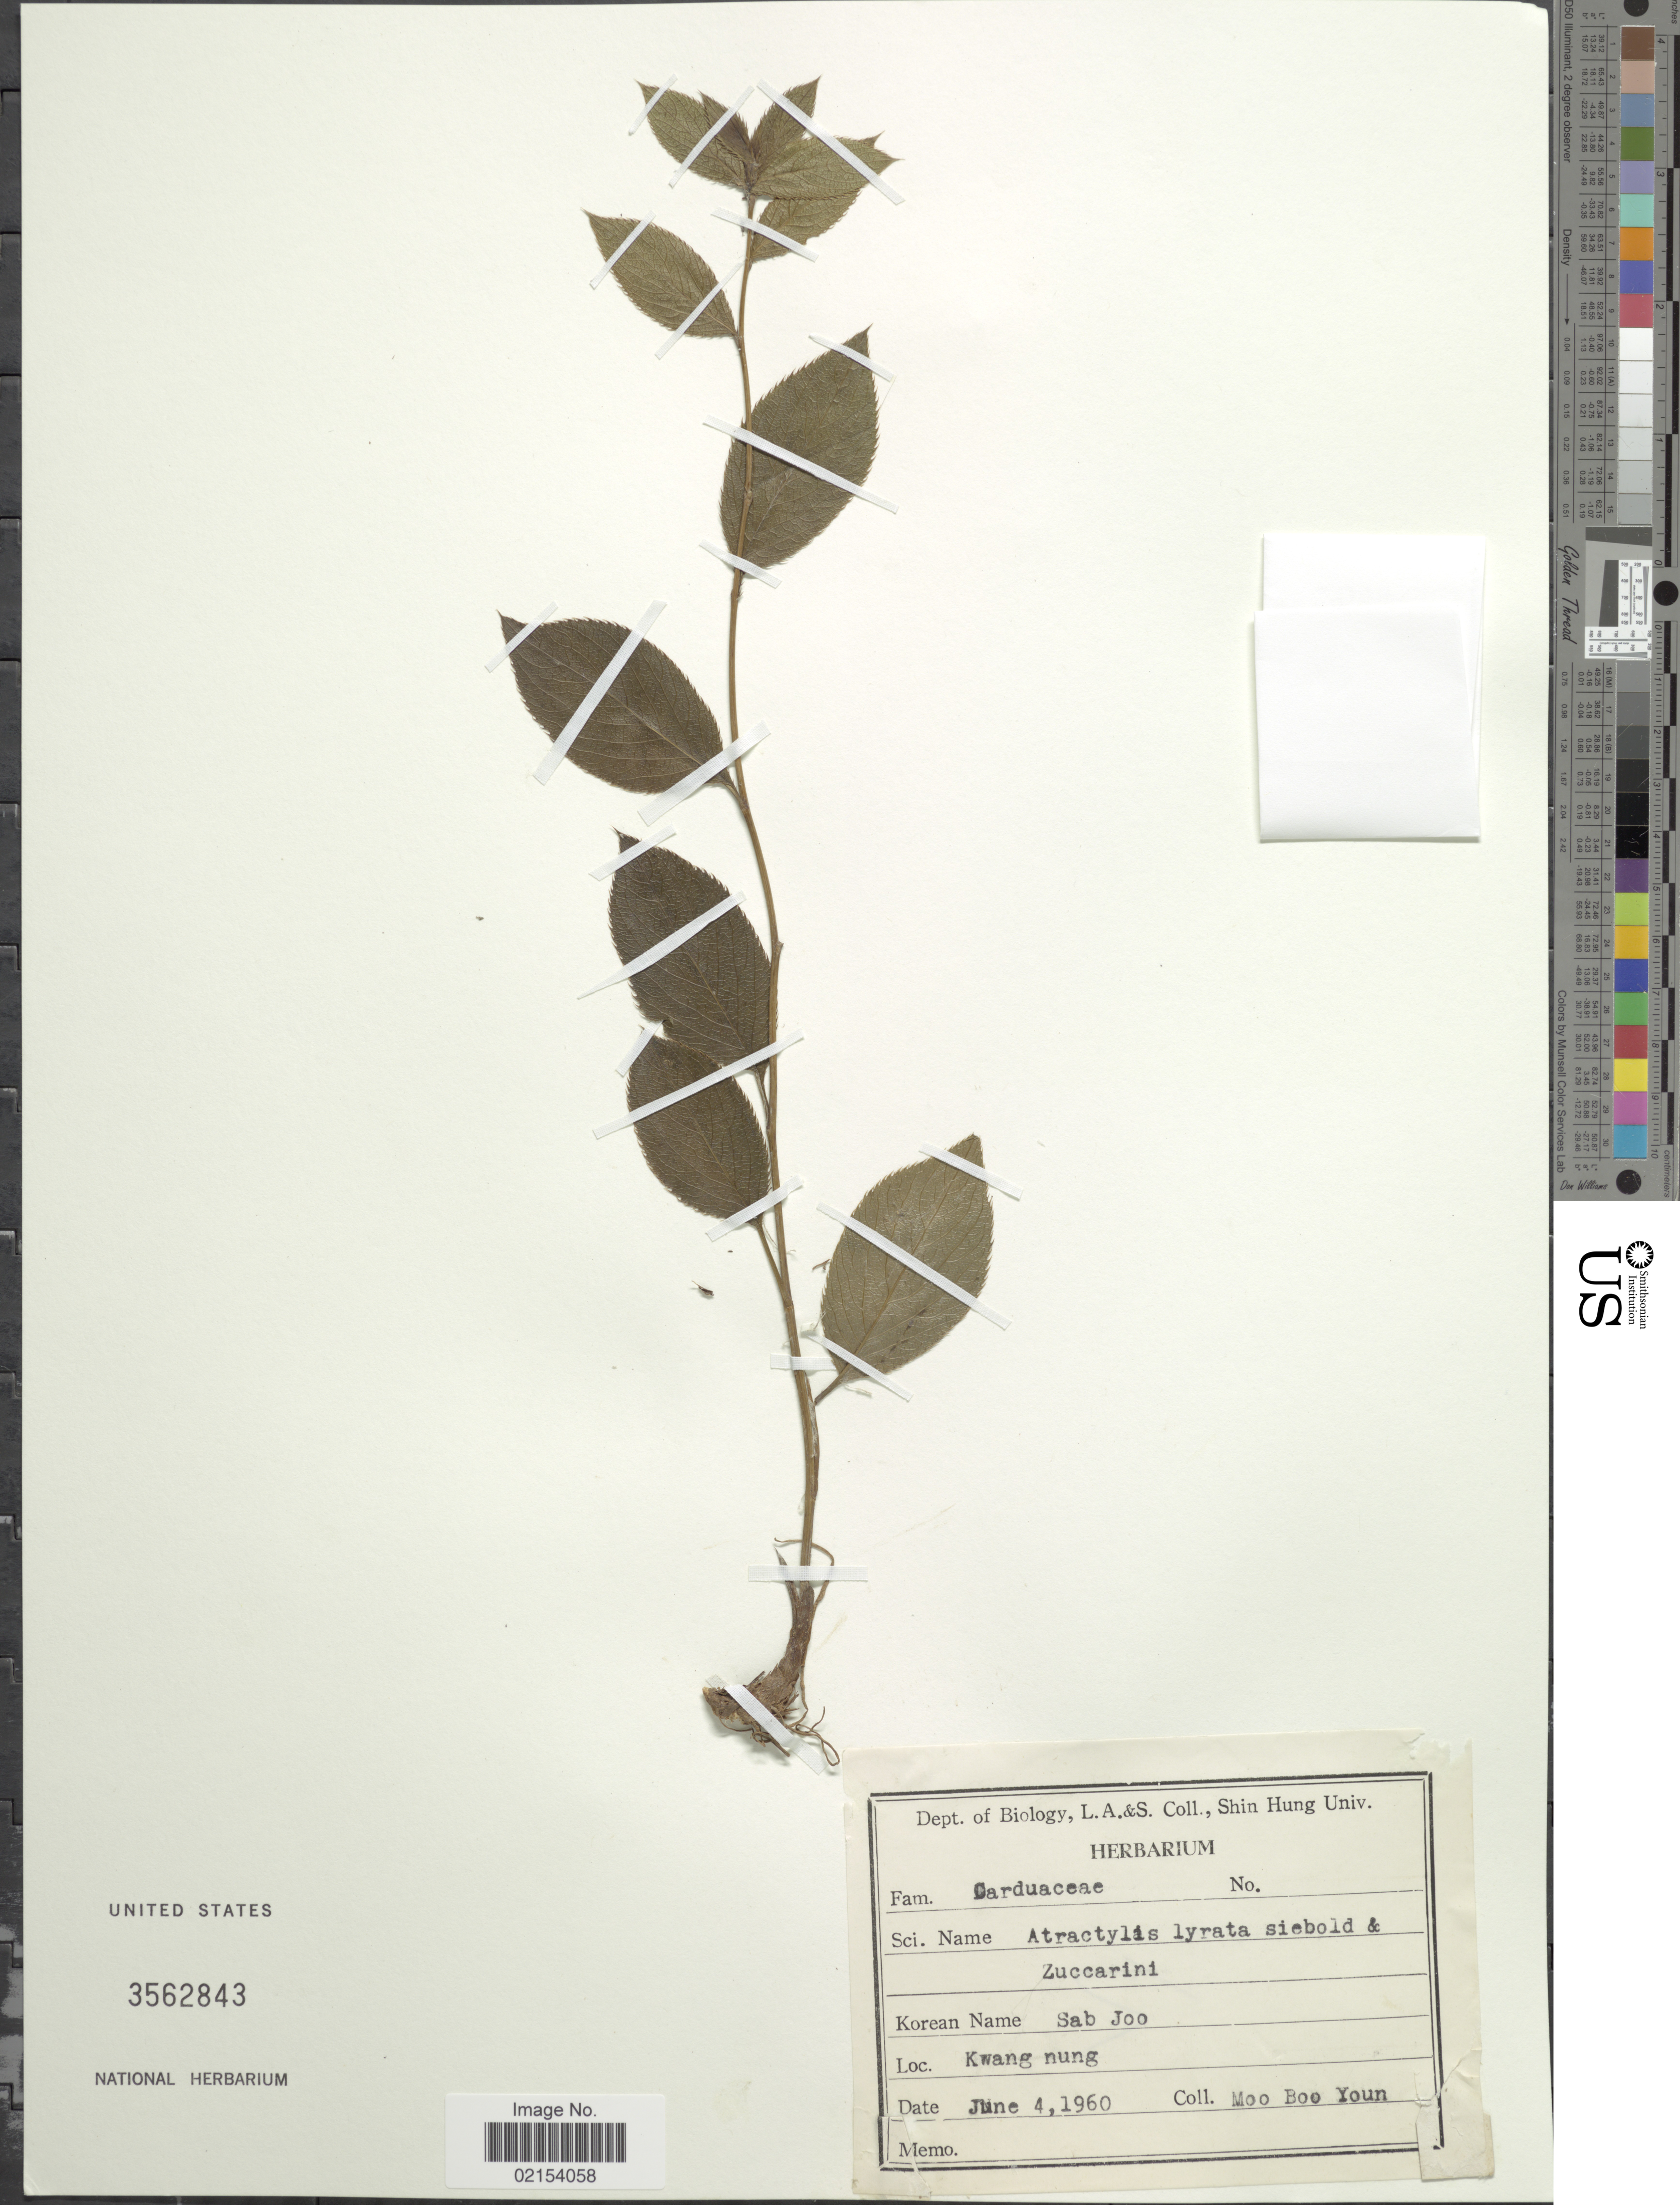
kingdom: Plantae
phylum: Tracheophyta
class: Magnoliopsida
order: Asterales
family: Asteraceae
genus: Atractylodes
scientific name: Atractylodes lancea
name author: (Thunb.) DC.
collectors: M. Youn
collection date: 1960-06-04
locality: Kwang nung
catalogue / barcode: US 3562843